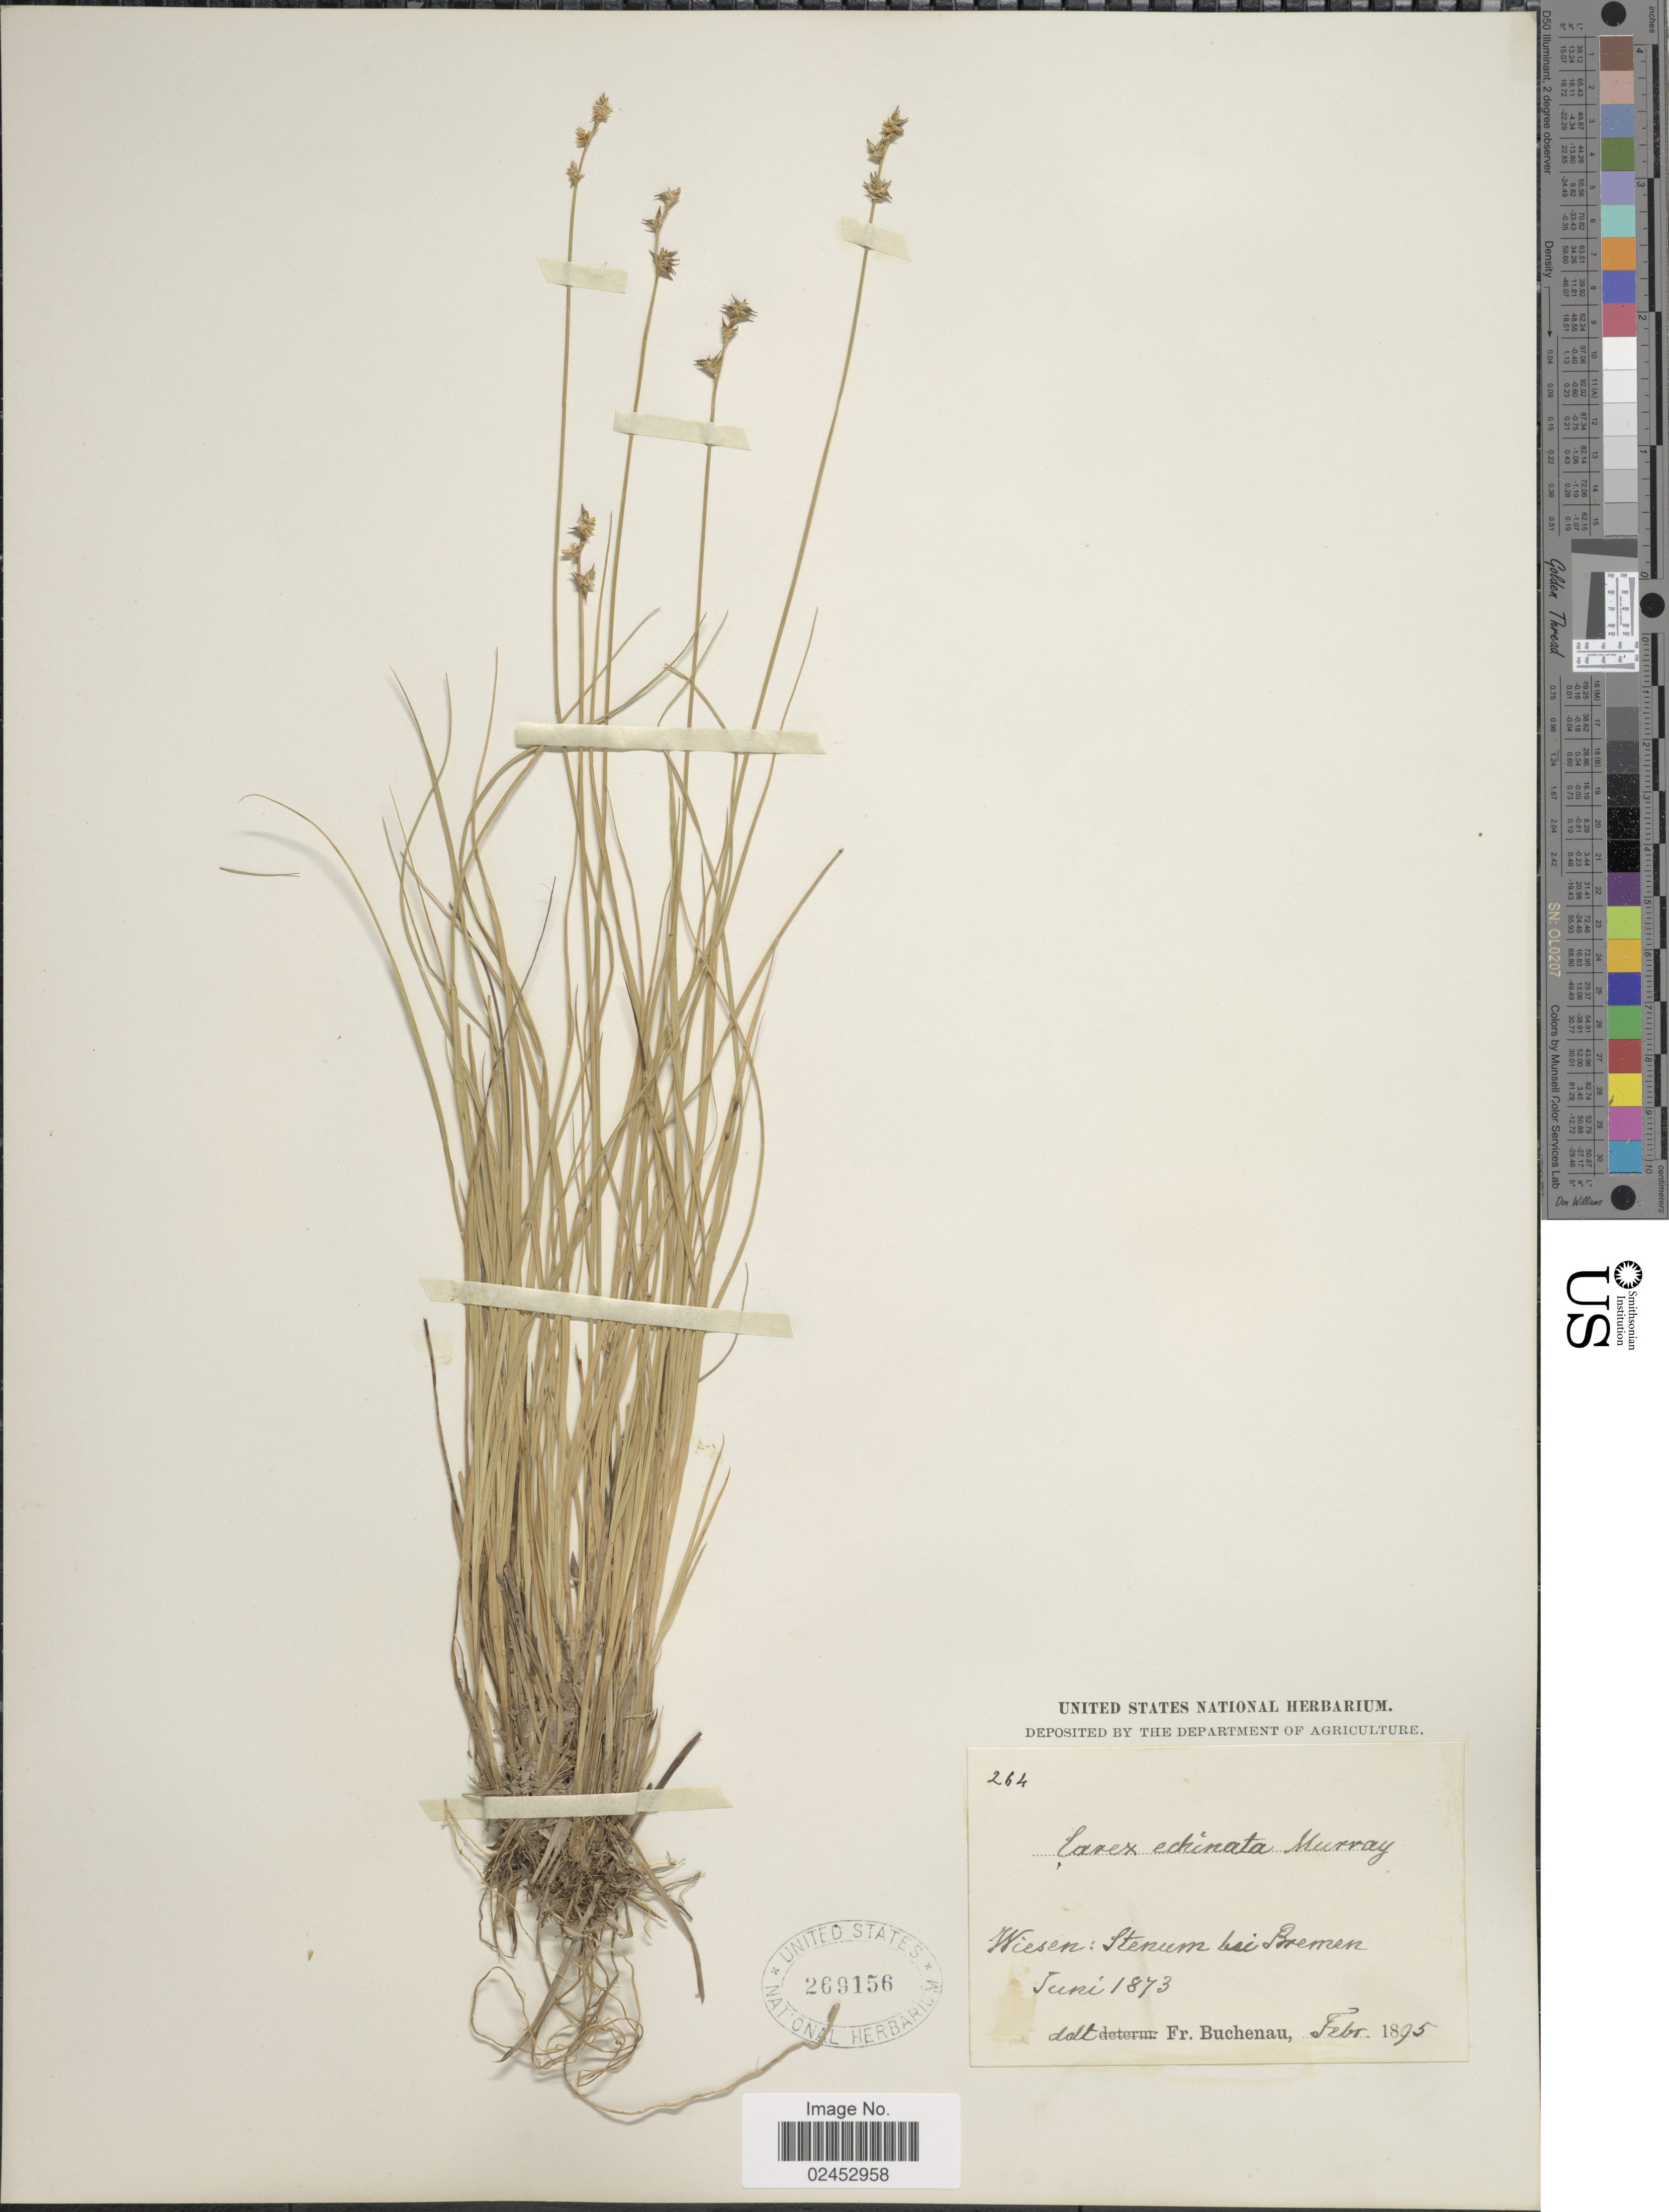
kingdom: Plantae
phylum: Tracheophyta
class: Liliopsida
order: Poales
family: Cyperaceae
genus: Carex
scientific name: Carex echinata subsp. echinata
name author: Murray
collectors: ex herb. United States National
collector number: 264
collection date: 1873-06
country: Germany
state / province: Bremen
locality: Wiesen: Stenum bei Bremen.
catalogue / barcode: US 269156